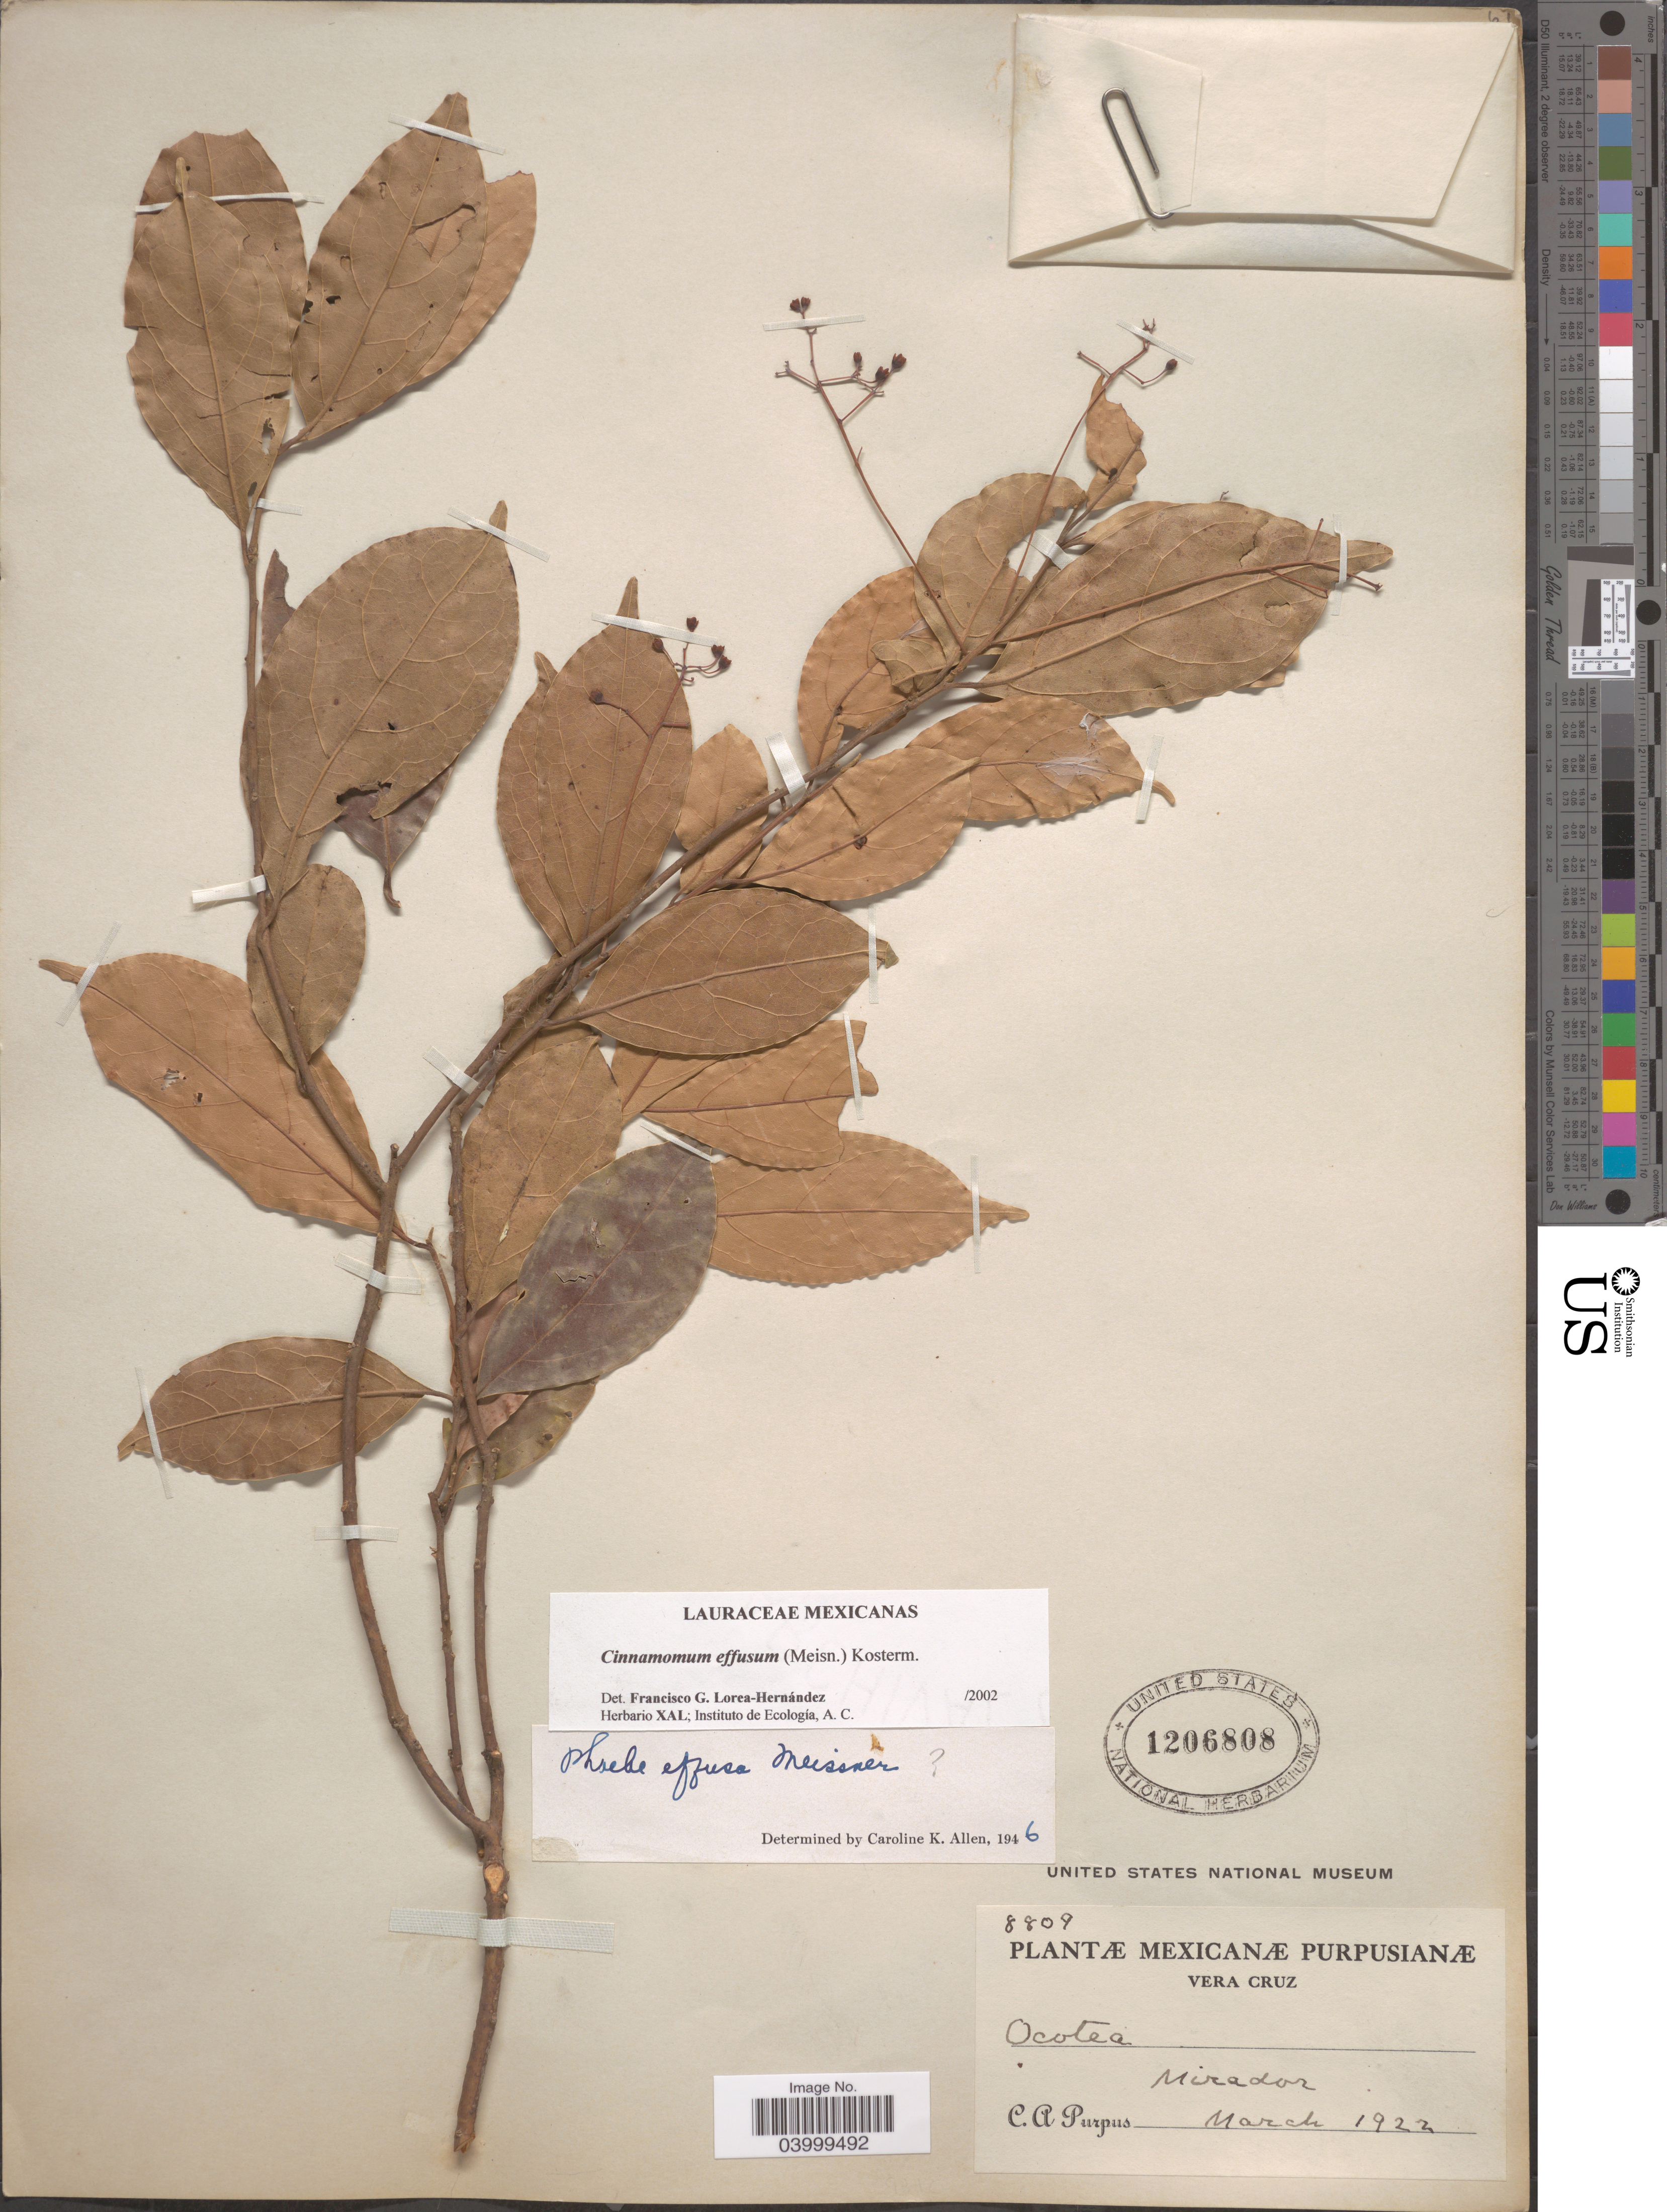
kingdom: Plantae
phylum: Tracheophyta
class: Magnoliopsida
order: Laurales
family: Lauraceae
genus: Cinnamomum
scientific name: Cinnamomum effusum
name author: (Meisn.) Kosterm.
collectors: C. A. Purpus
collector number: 8809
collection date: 1922-03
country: Mexico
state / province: Veracruz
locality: Vera Cruz. Mirador.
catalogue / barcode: US 1206808